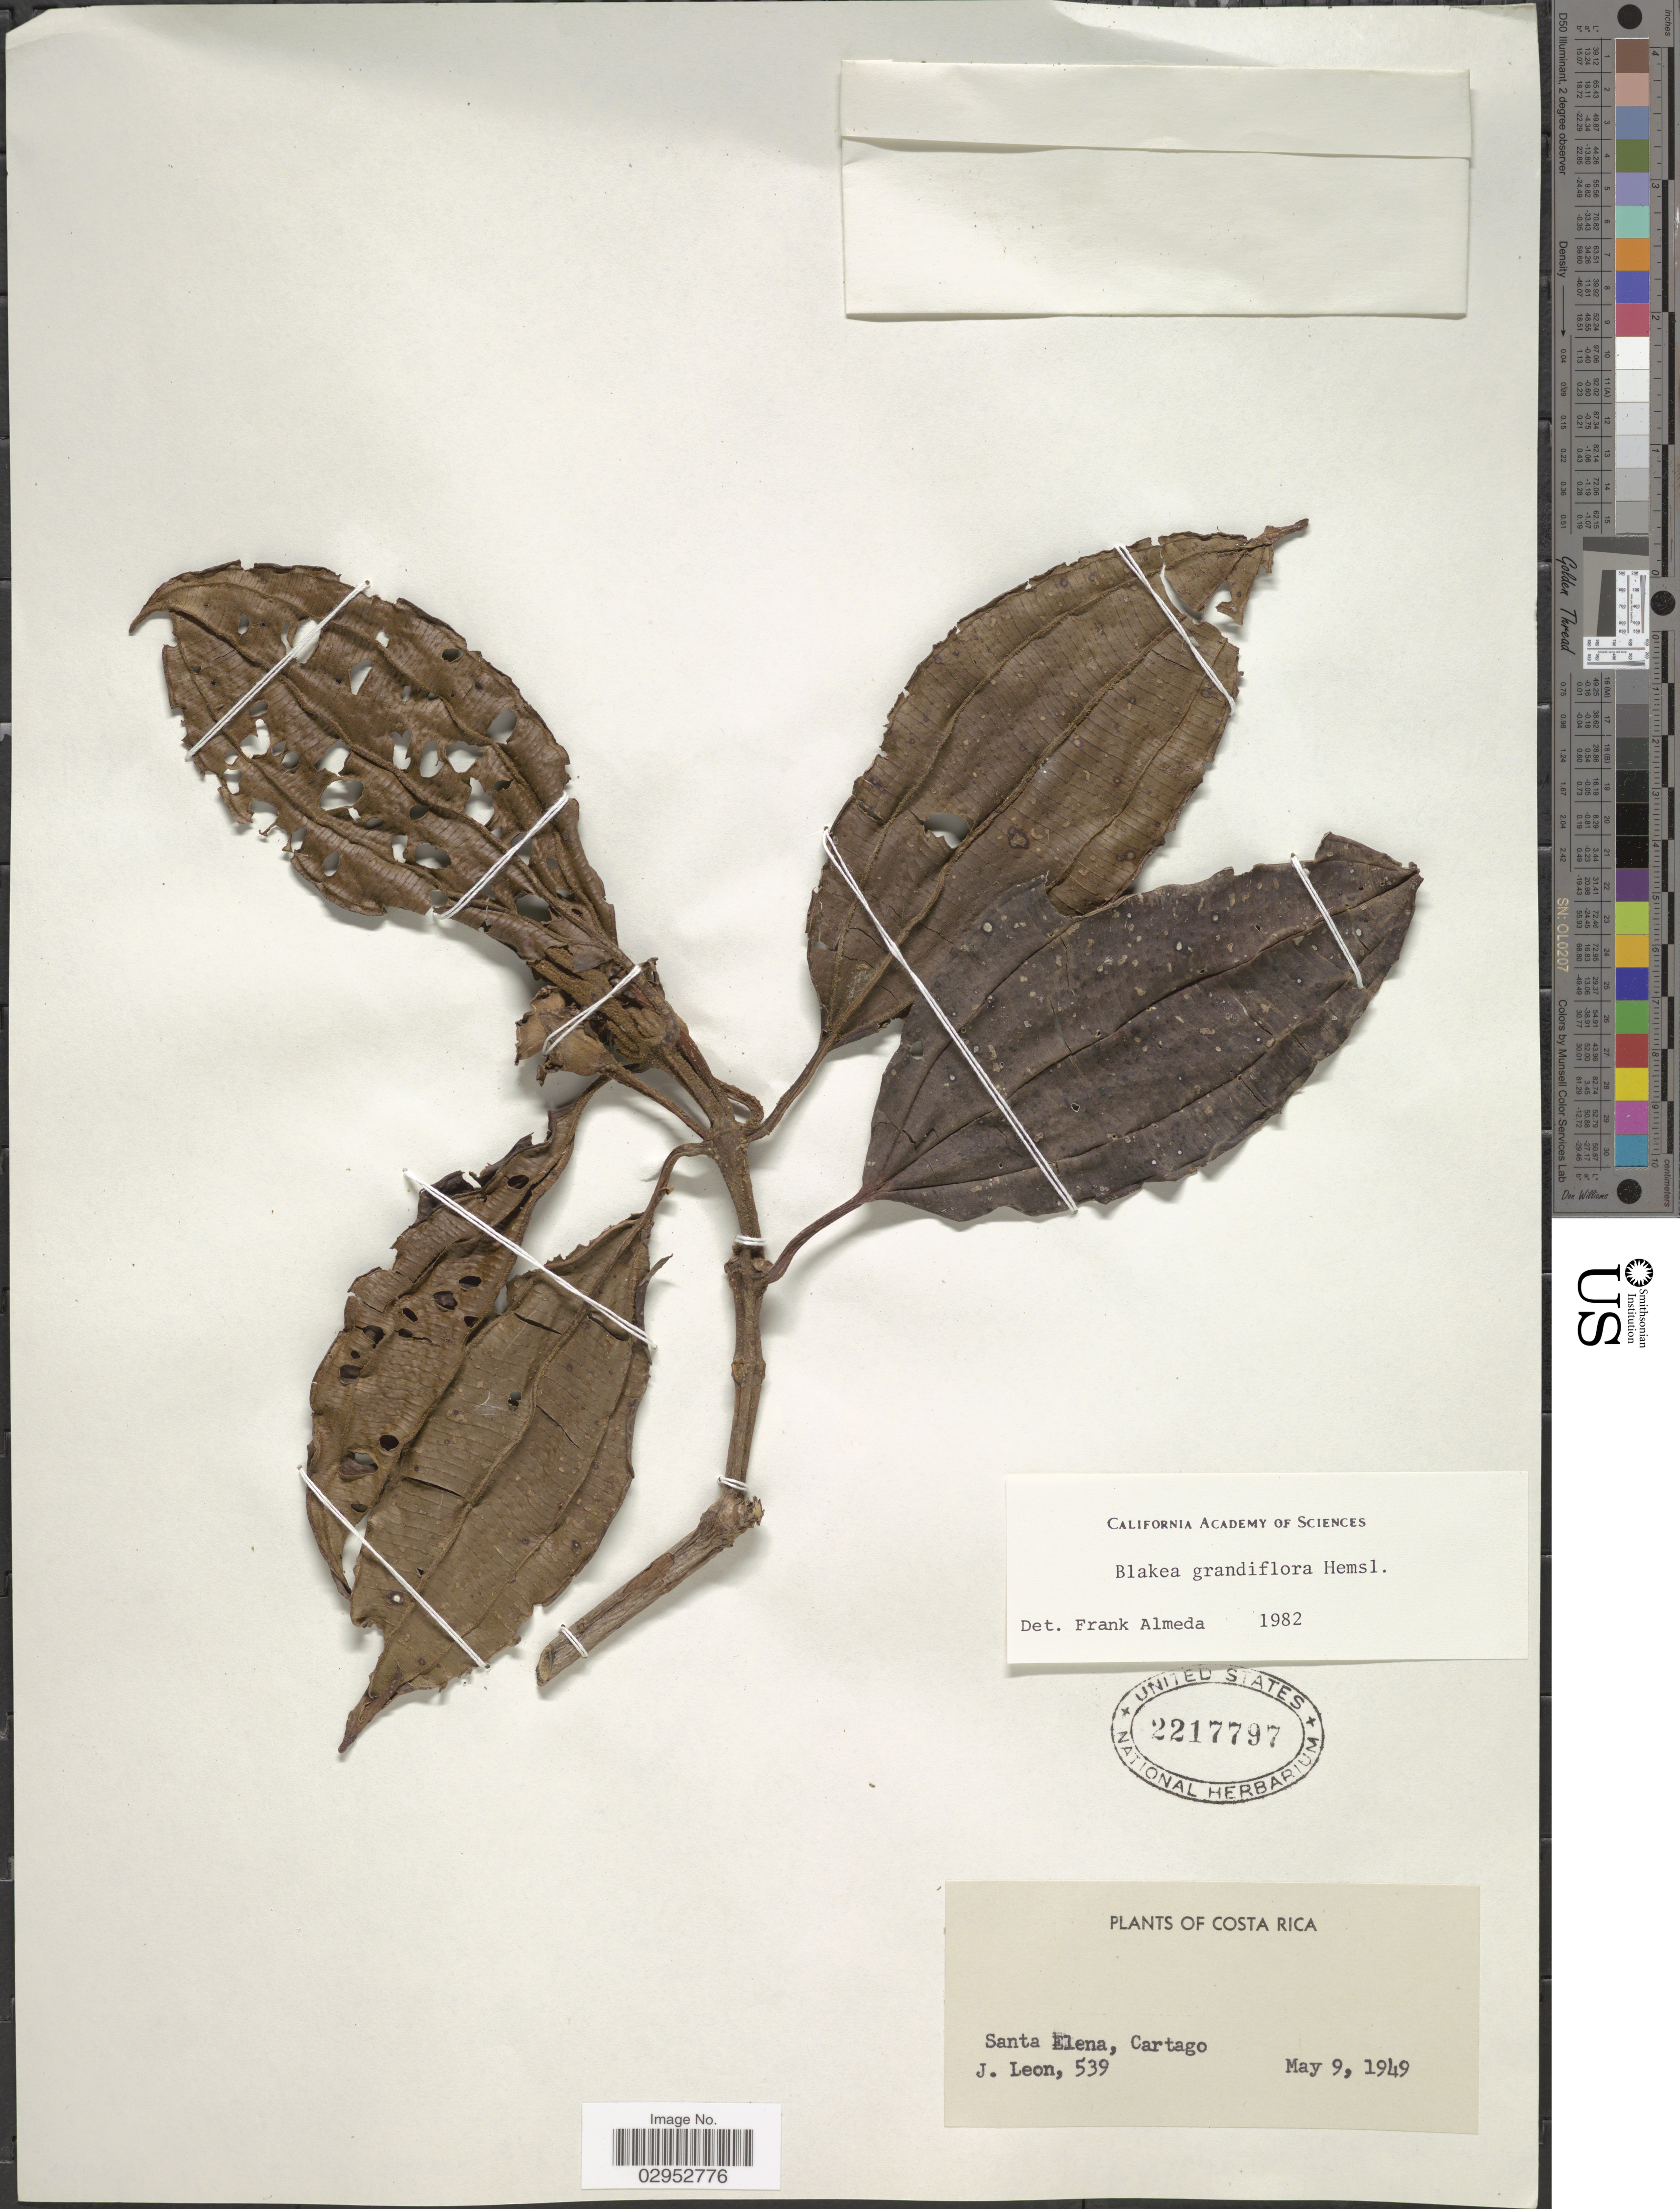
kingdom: Plantae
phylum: Tracheophyta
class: Magnoliopsida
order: Myrtales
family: Melastomataceae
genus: Blakea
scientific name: Blakea grandiflora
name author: Hemsl.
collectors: J. León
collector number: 539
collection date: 1949-05-09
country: Costa Rica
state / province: Cartago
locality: Santa Elena, Cartago.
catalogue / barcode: US 2217797